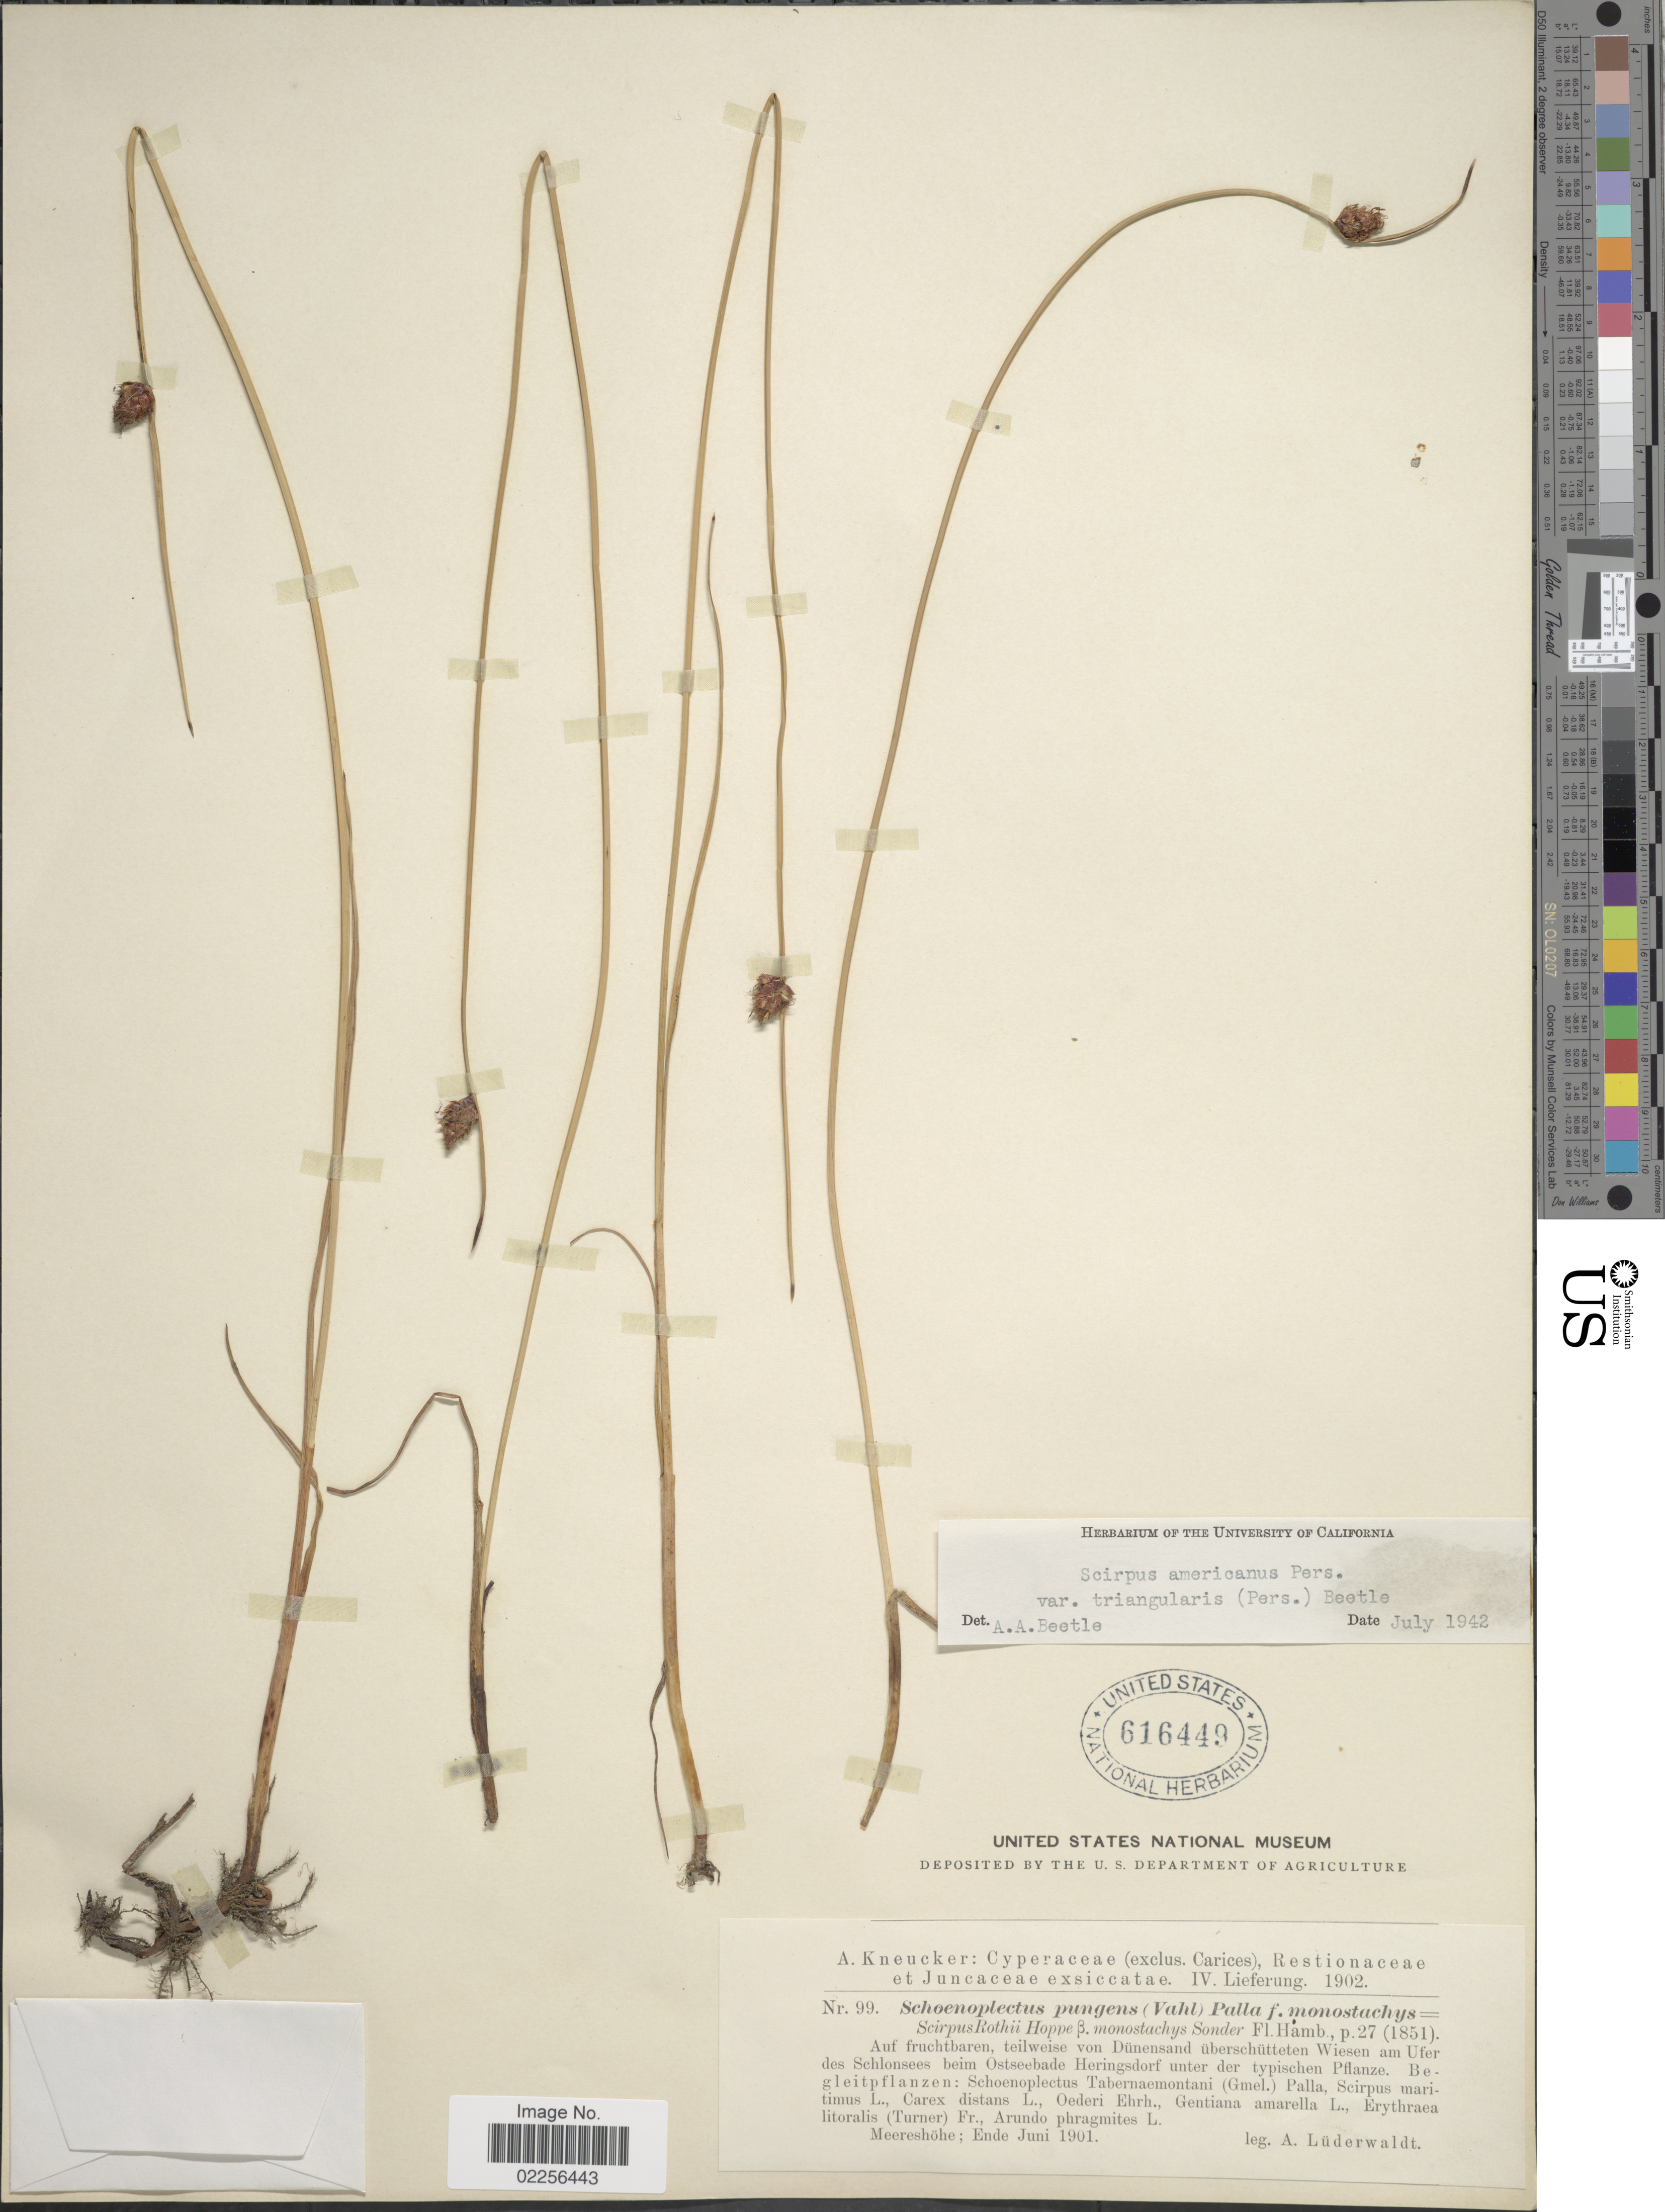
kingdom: Plantae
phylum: Tracheophyta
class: Liliopsida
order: Poales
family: Cyperaceae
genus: Schoenoplectus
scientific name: Schoenoplectus pungens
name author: (Vahl) Palla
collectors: A. Lüderwaldt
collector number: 99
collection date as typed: ende Juni 1901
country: Germany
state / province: Mecklenburg-Vorpommern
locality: Teilweise von Dunensand uberschuttetn Wiesen am Ufer des Schlowsees beim Ostseebade Heringsdorf unter der typischen Pflanze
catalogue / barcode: US 616449